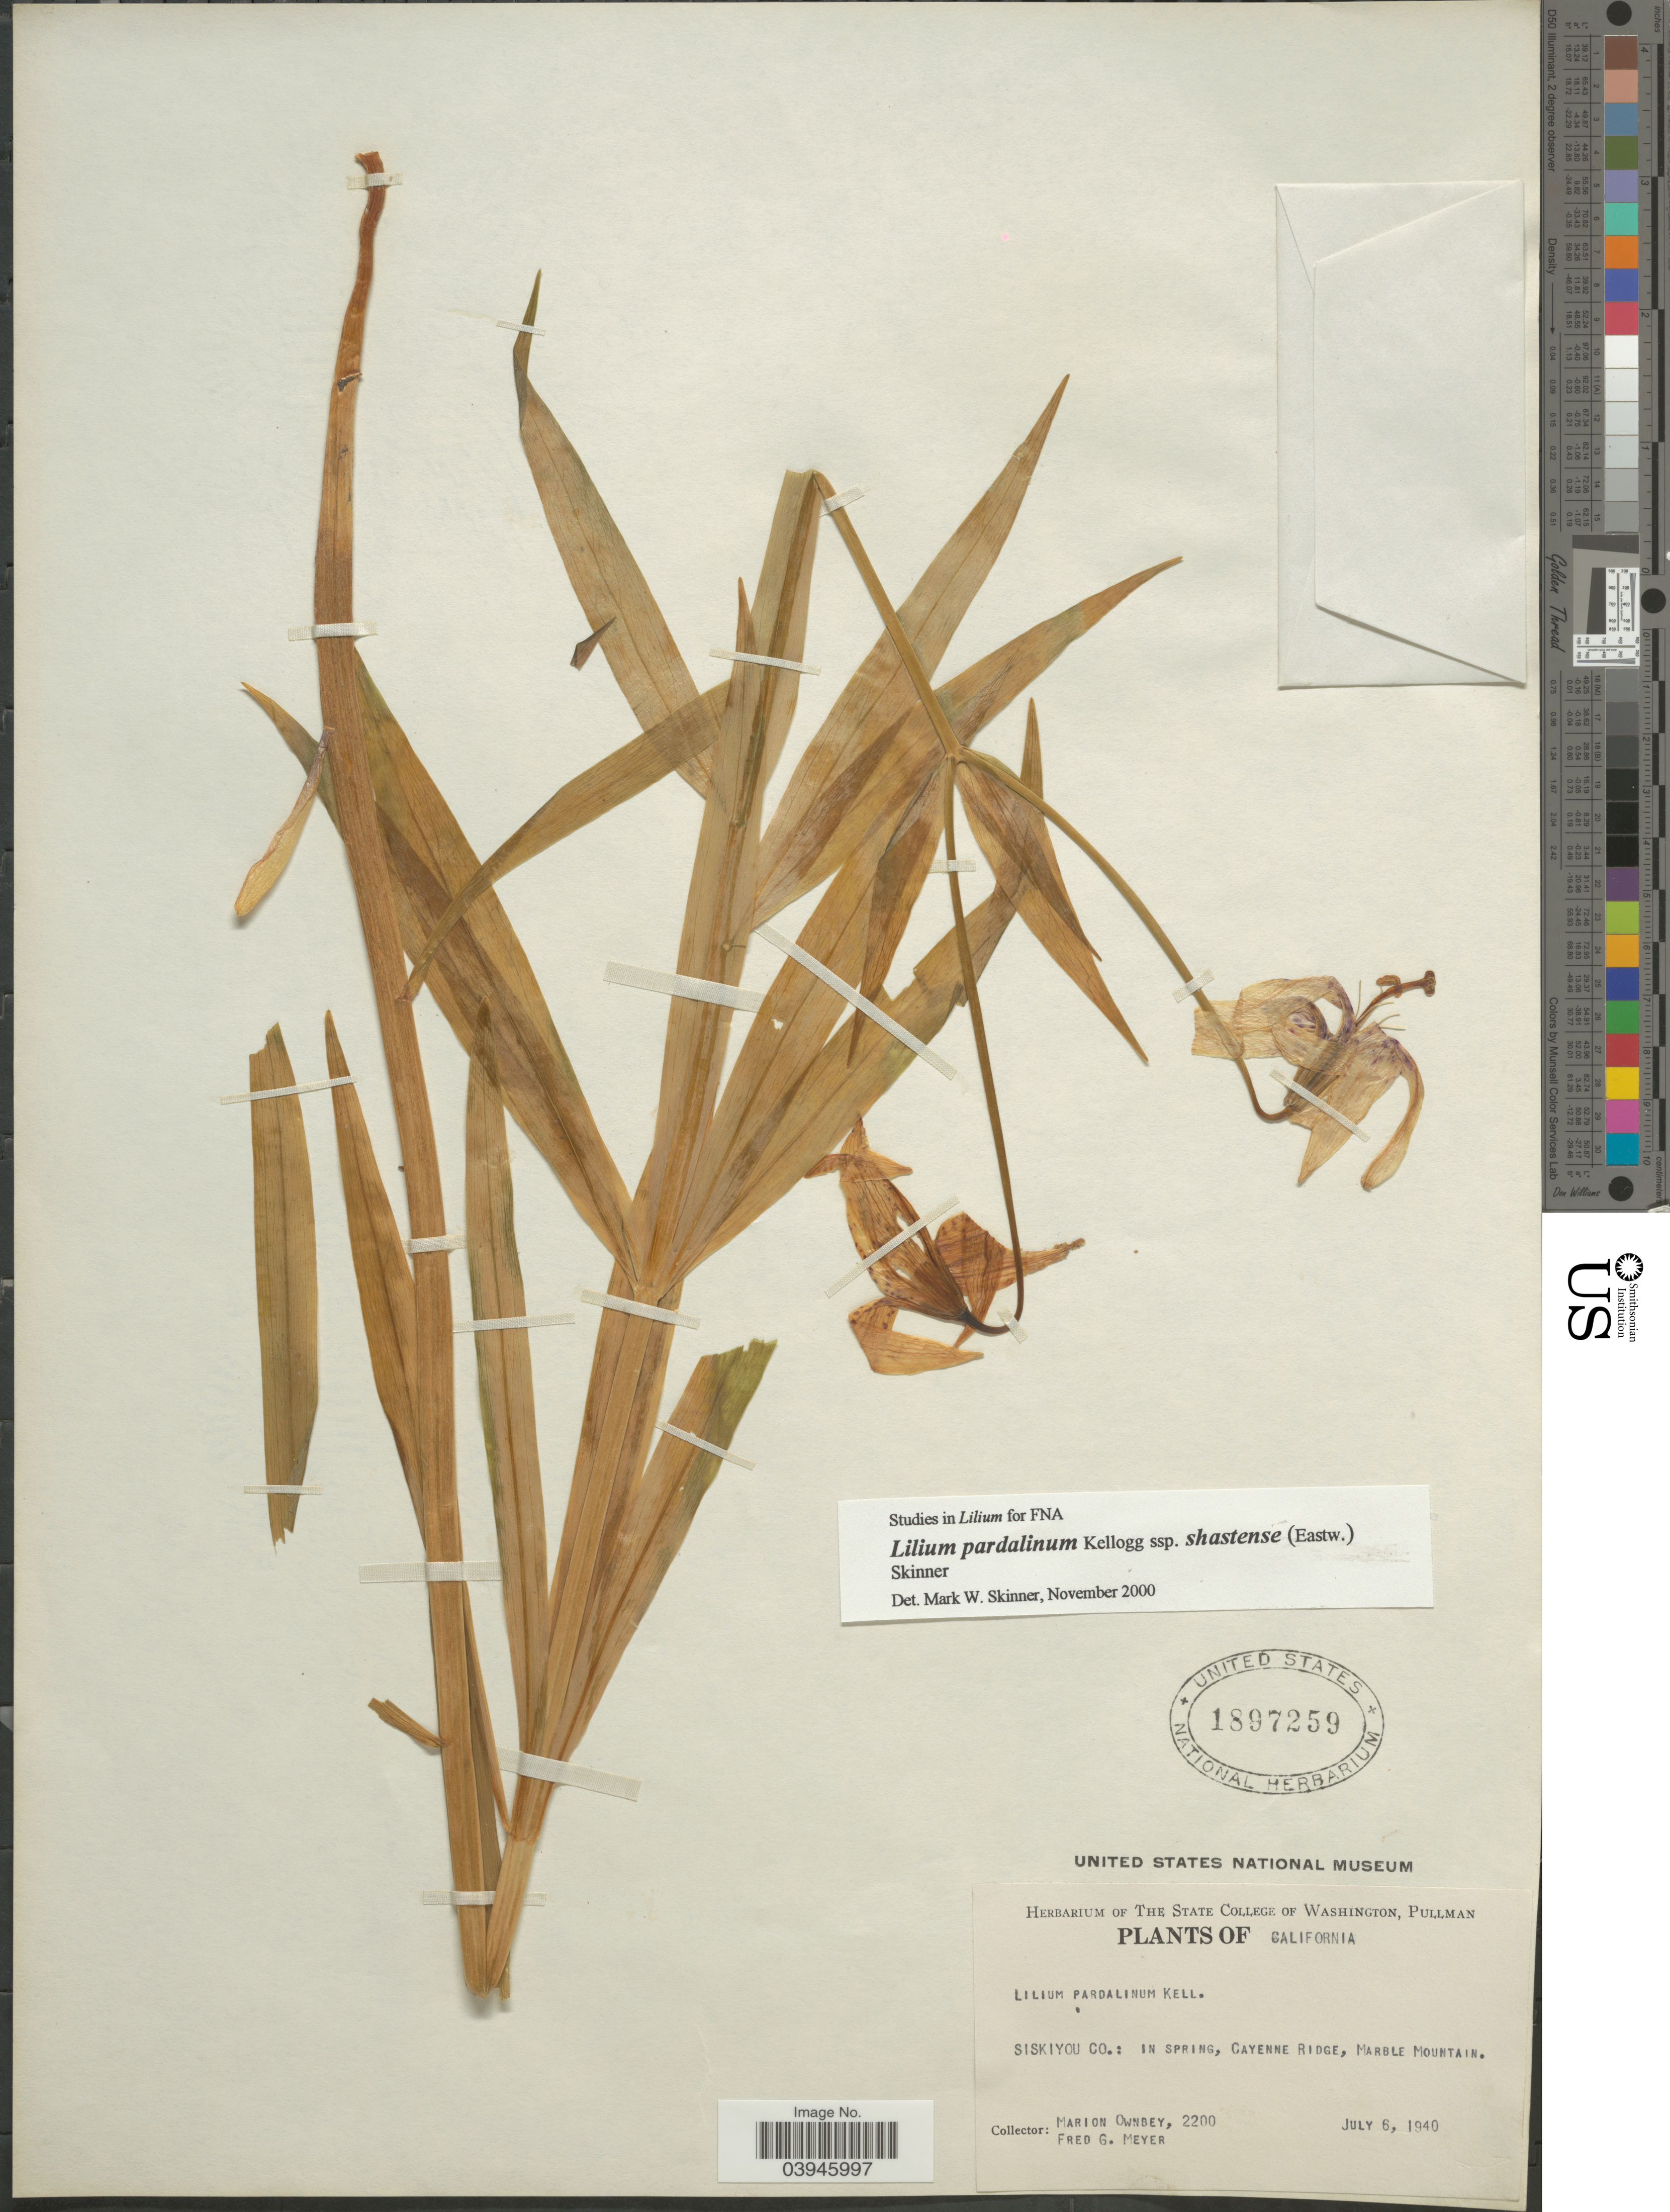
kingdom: Plantae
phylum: Tracheophyta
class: Liliopsida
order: Liliales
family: Liliaceae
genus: Lilium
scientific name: Lilium nevadense var. shastense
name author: Eastw.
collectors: M. Ownbey & F. G. Meyer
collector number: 2200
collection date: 1940-07-06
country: United States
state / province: California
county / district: Siskiyou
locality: Siskiyou Co.: In spring, Cayenne Ridge, Marble Mountain.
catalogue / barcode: US 1897259